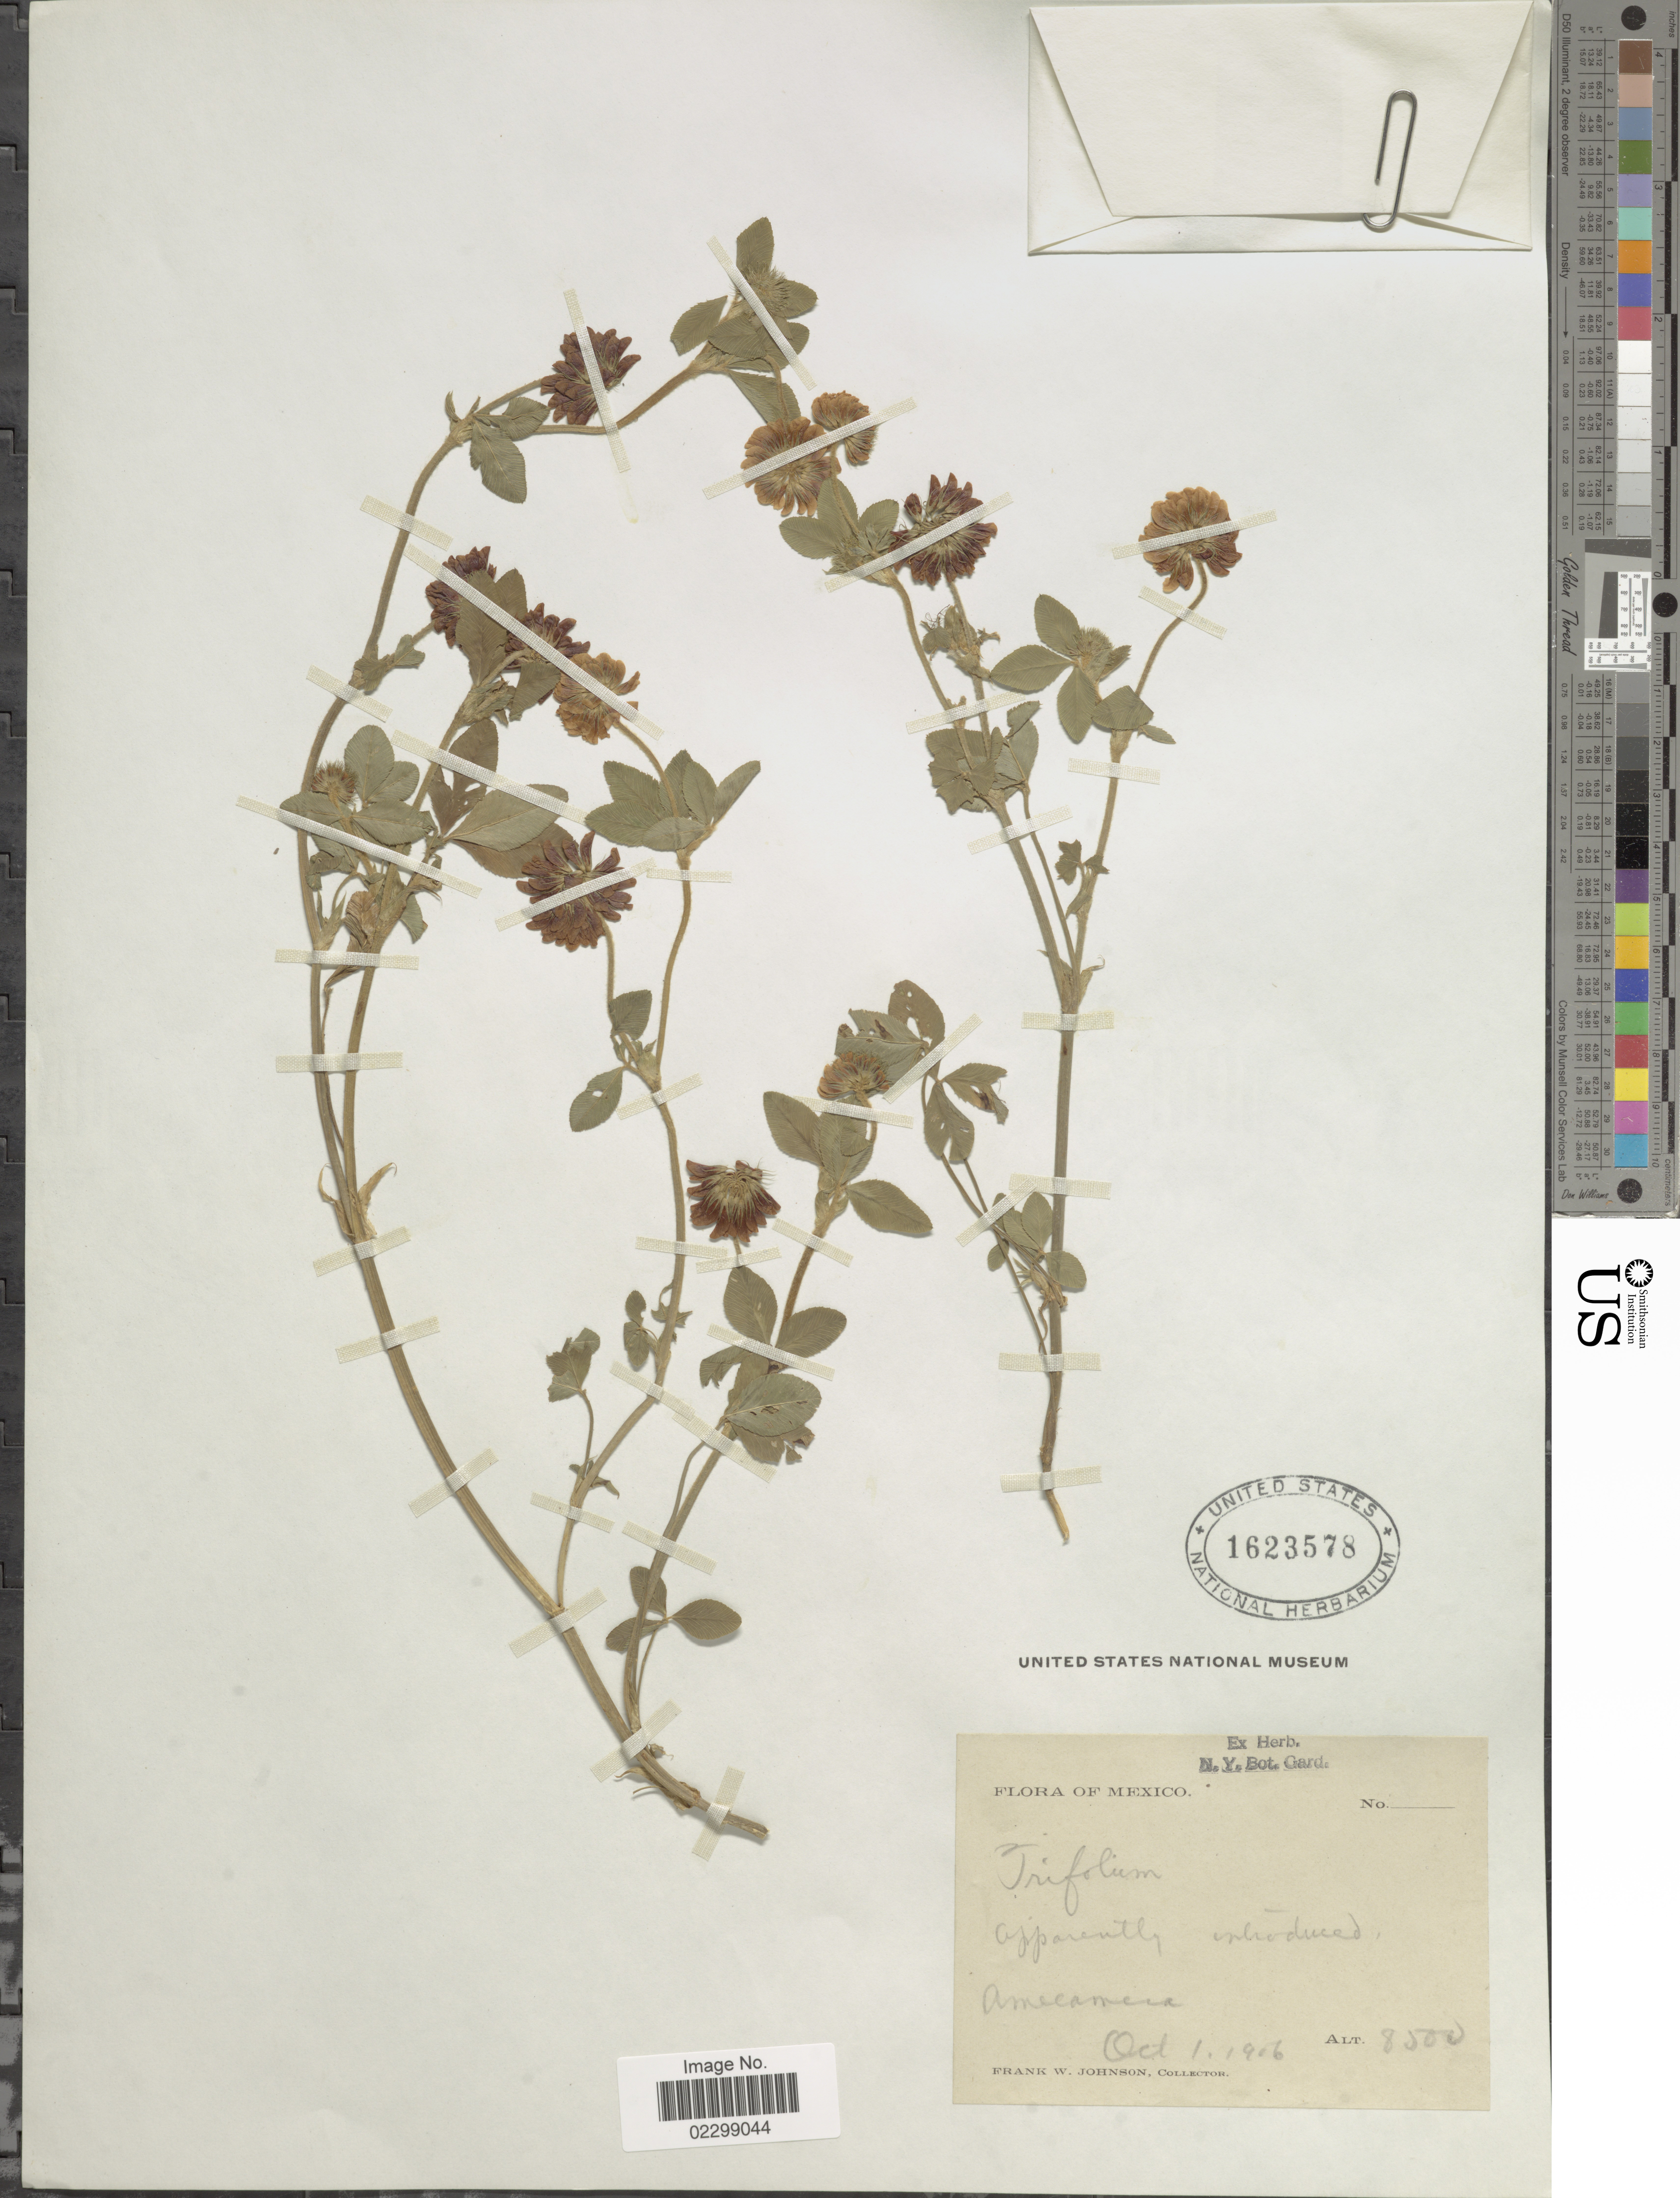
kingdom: Plantae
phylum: Tracheophyta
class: Magnoliopsida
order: Fabales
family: Fabaceae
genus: Trifolium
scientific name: Trifolium mexicanum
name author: Hemsl.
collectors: F. W. Johnson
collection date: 1916-10-01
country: Mexico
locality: Amecameca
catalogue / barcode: US 1623578